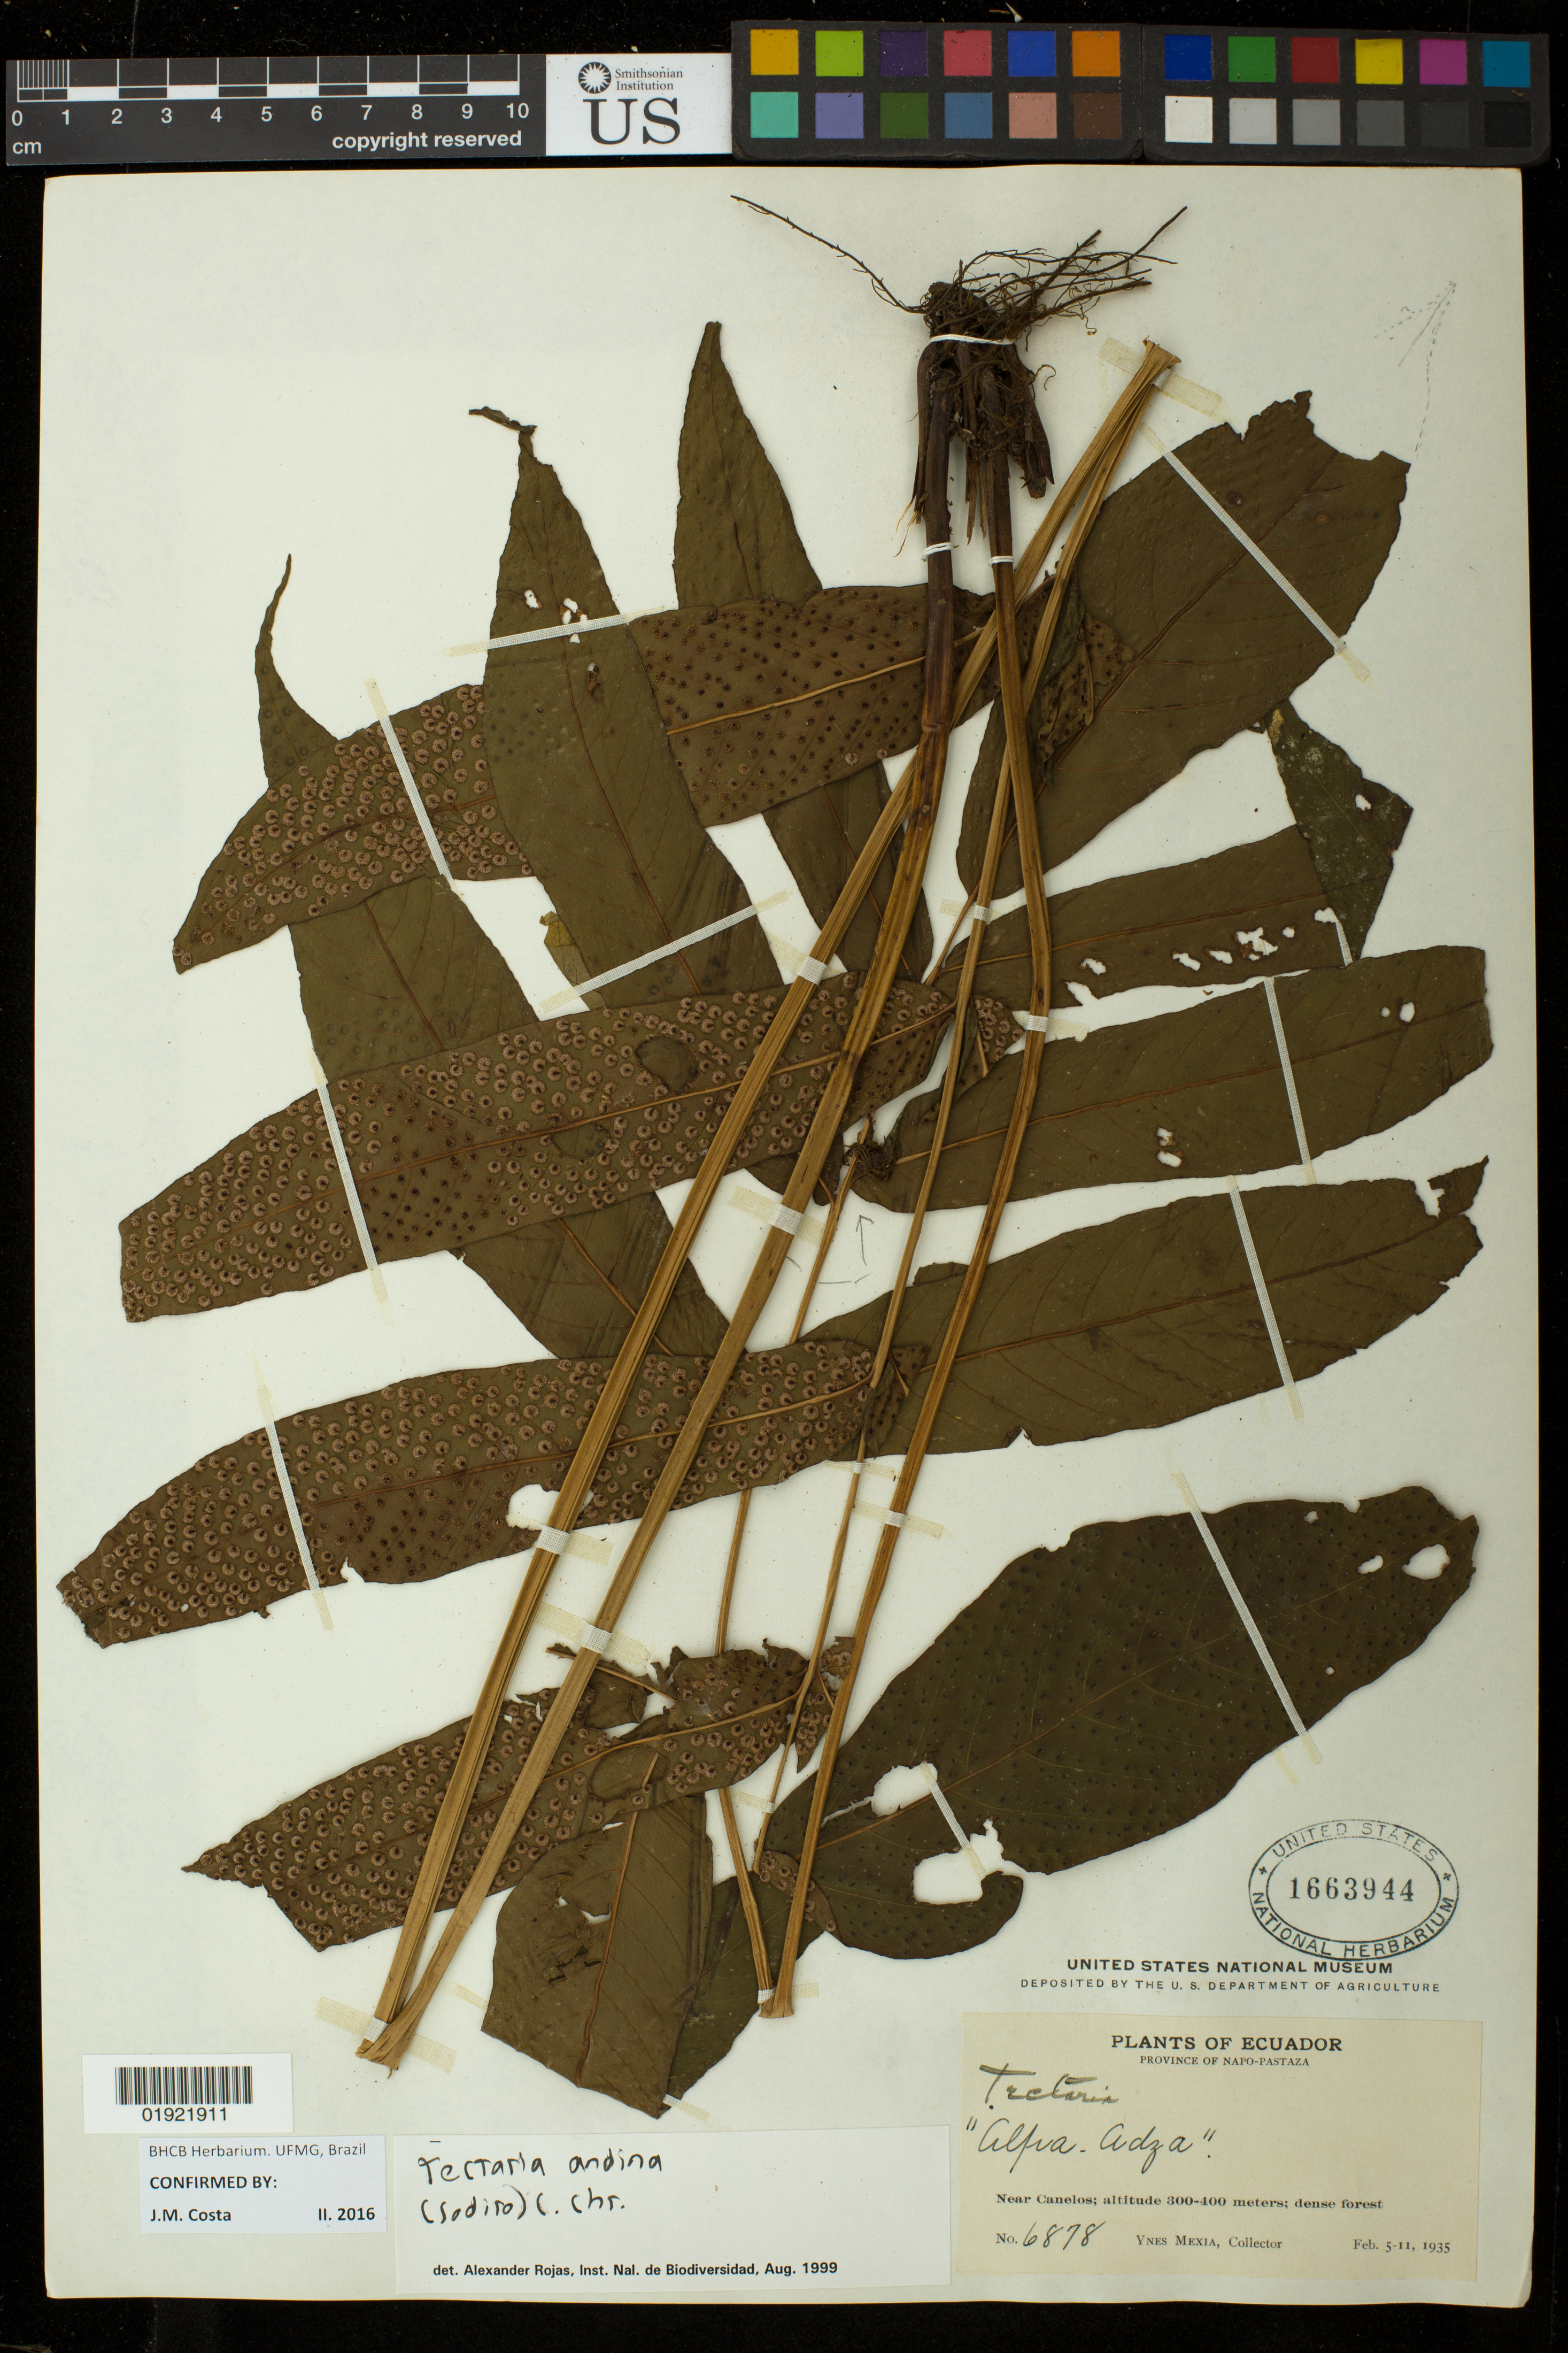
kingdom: Plantae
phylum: Tracheophyta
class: Polypodiopsida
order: Polypodiales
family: Tectariaceae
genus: Tectaria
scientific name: Tectaria andina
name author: (Baker) C. Chr.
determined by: Costa, J. M.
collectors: Y. Mexia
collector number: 6878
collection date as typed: Feb. 5-11 1935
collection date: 1935-02-05/1935-02-11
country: Ecuador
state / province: Napo / Pastaza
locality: near canelos, "Alfua-Adza"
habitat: dense forest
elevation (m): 300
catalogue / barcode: US 1663944